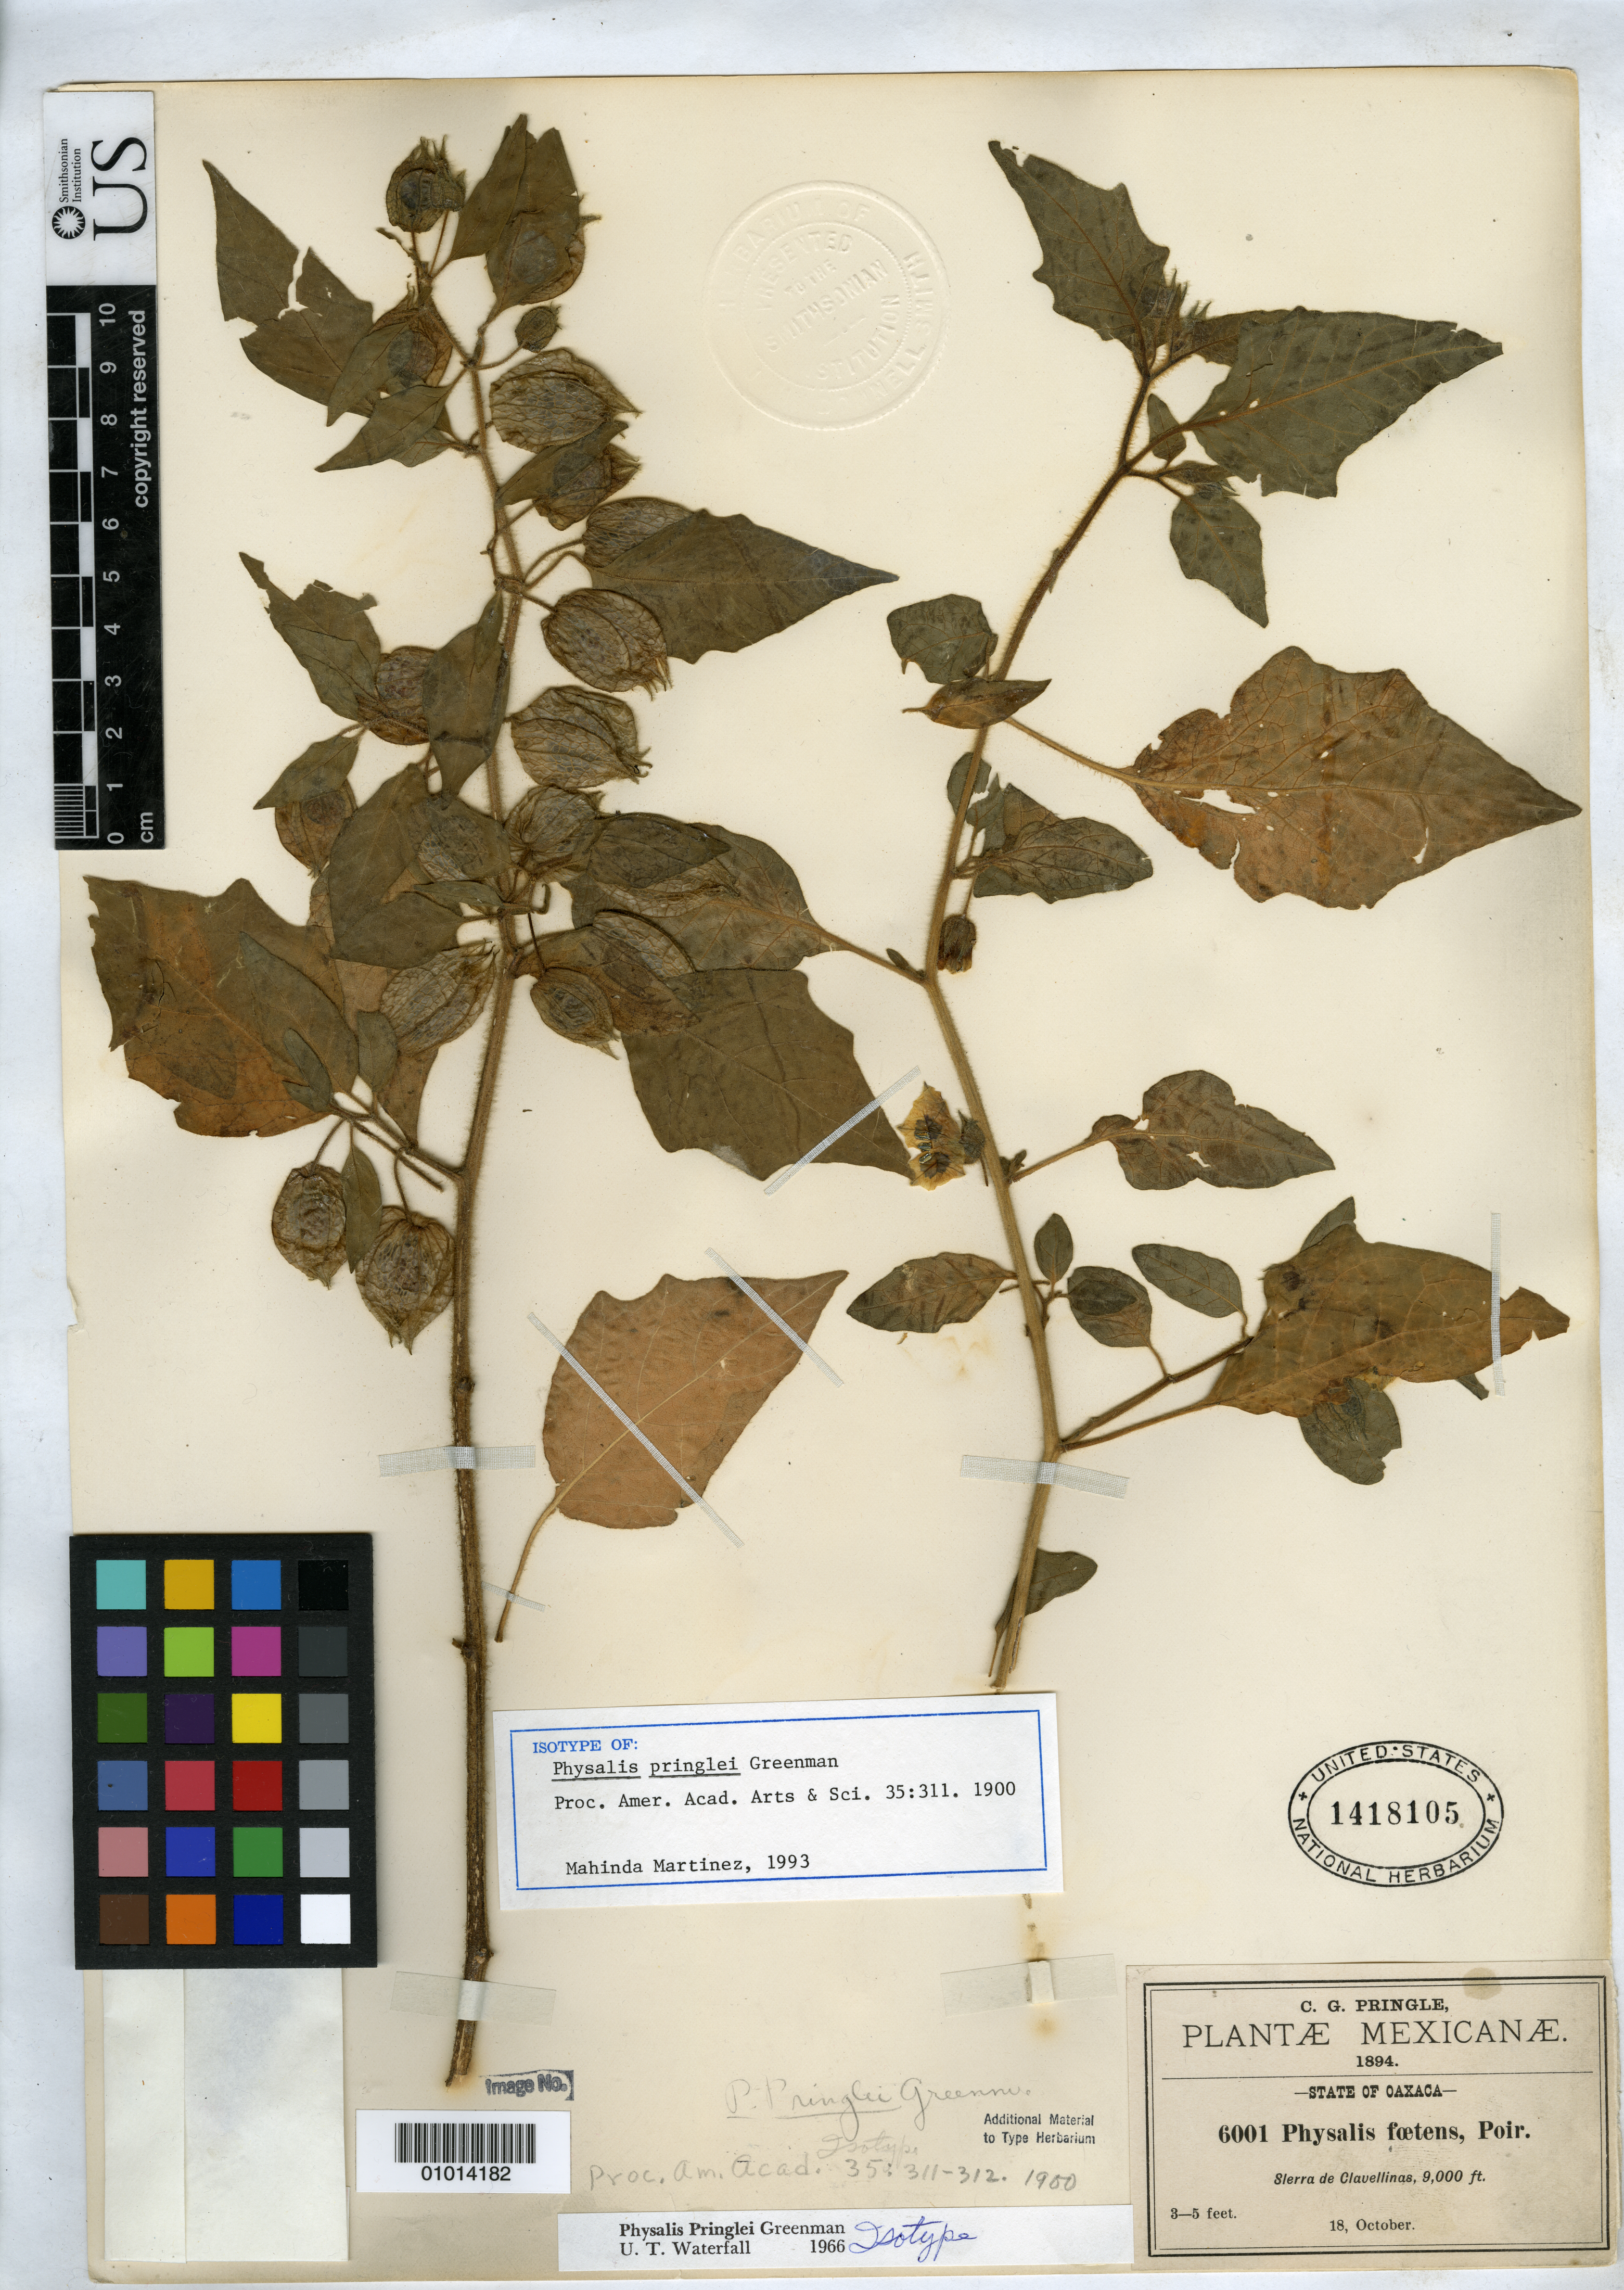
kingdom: Plantae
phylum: Tracheophyta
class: Magnoliopsida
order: Solanales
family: Solanaceae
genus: Physalis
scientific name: Physalis pringlei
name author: Greenm.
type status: Isotype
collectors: C. G. Pringle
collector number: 6001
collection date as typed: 18 Oct 1894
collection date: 1894-10-18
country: Mexico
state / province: Oaxaca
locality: Sierra de Clavellinas.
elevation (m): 2743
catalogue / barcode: US 1418105